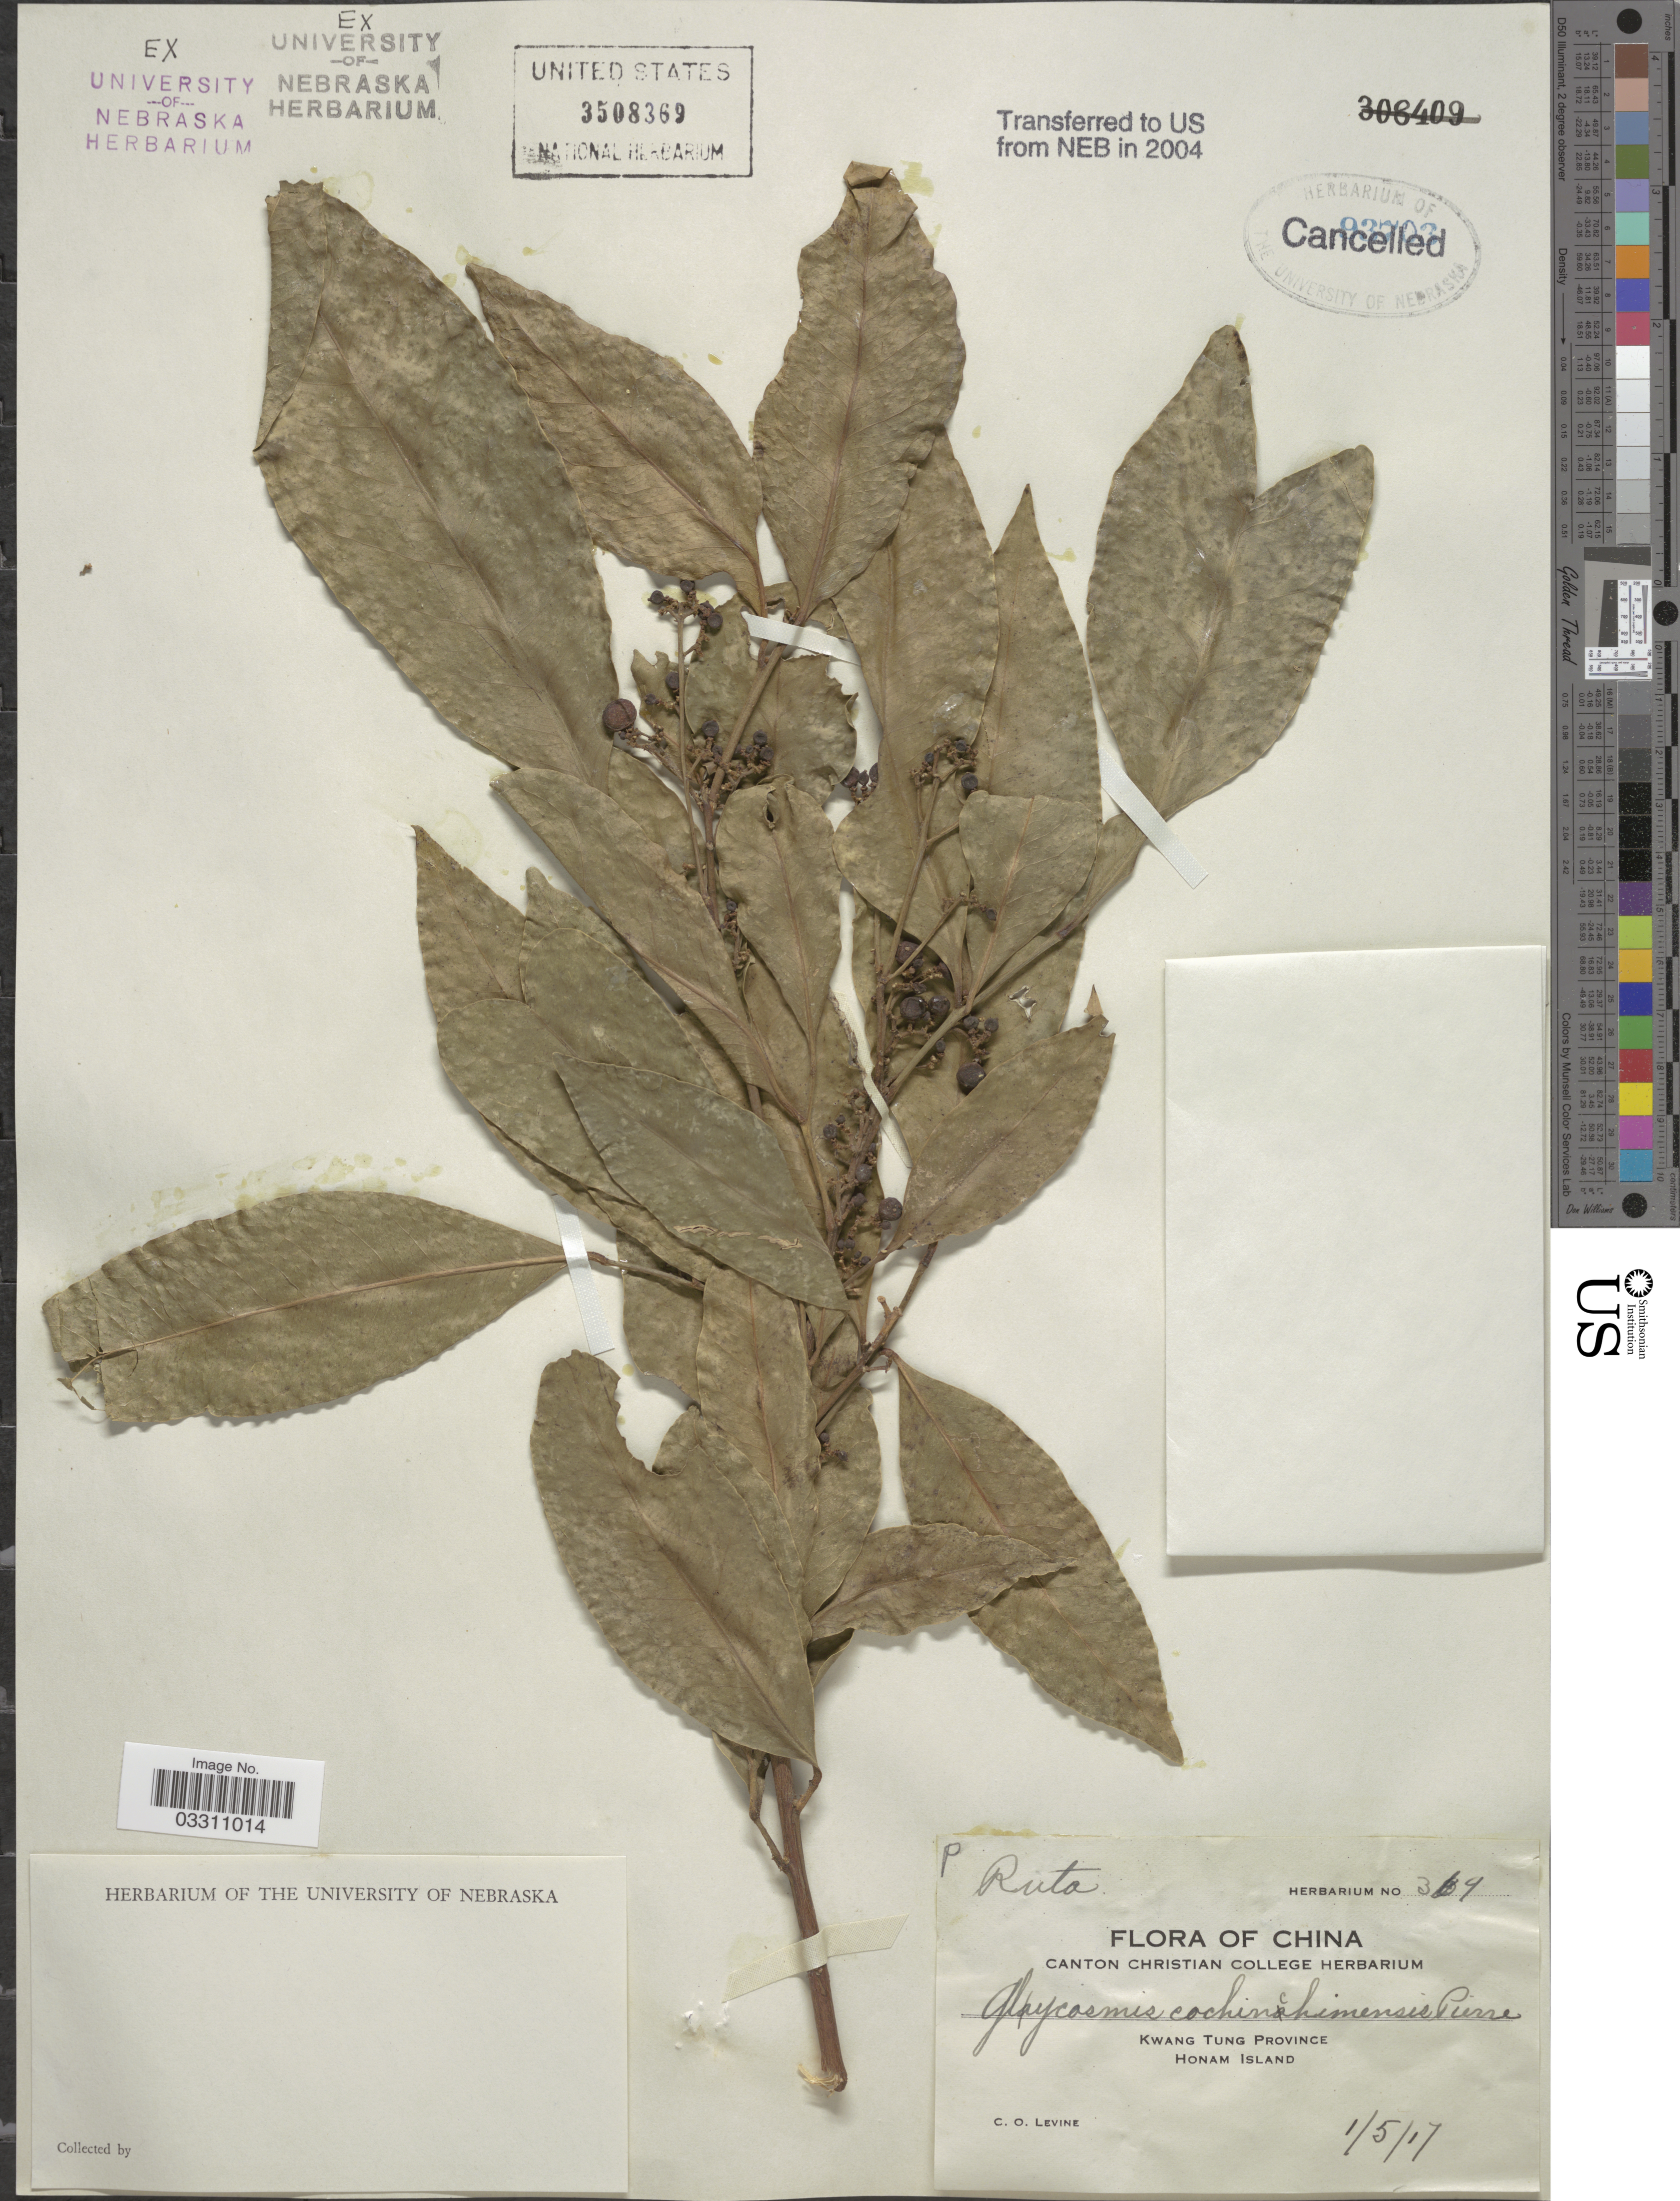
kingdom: Plantae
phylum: Tracheophyta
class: Magnoliopsida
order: Sapindales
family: Rutaceae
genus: Glycosmis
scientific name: Glycosmis cochinchinensis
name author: (Lour.) Pierre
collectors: C. O. Levine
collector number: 319*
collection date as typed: Transcribed d/m/y: 1/5/17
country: China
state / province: Guangdong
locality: Kwang Tung Province, Honam Island.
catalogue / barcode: US 3508369